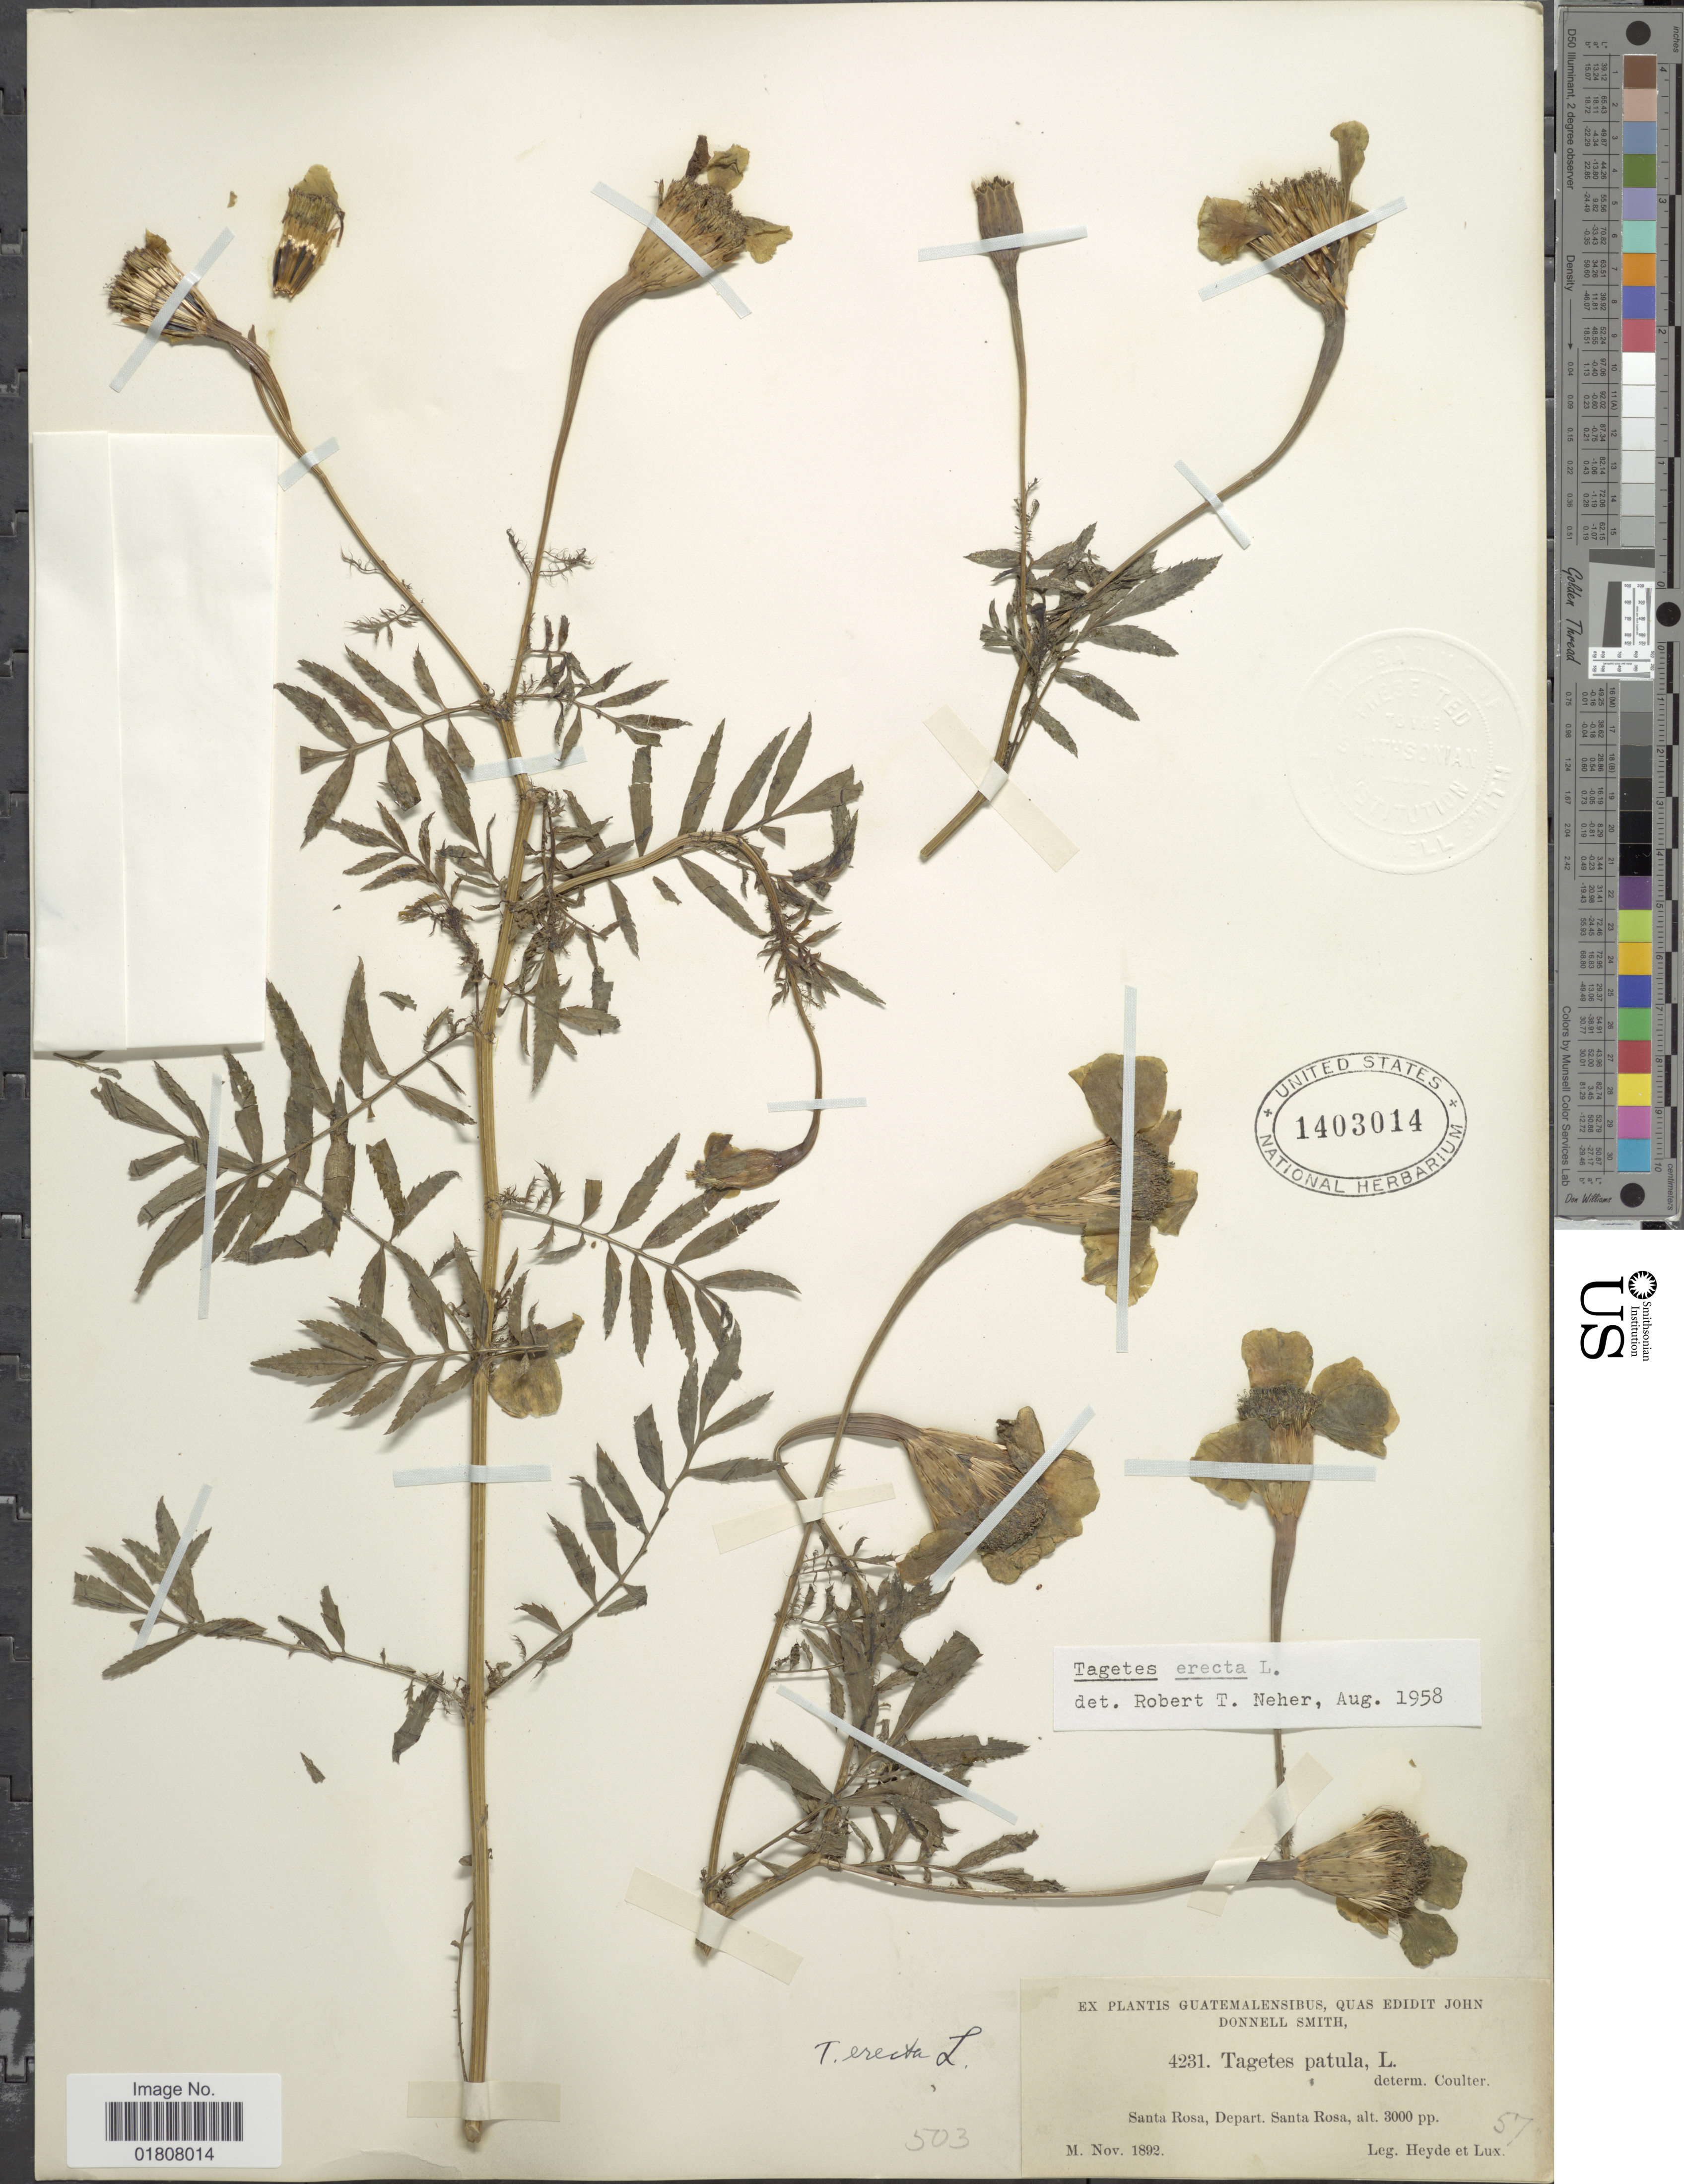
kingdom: Plantae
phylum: Tracheophyta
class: Magnoliopsida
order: Asterales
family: Asteraceae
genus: Tagetes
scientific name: Tagetes erecta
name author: L.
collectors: Heyde & Lux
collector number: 4231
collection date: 1892-11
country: Guatemala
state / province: Santa Rosa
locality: Santa Rosa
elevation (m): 914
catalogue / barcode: US 1403014